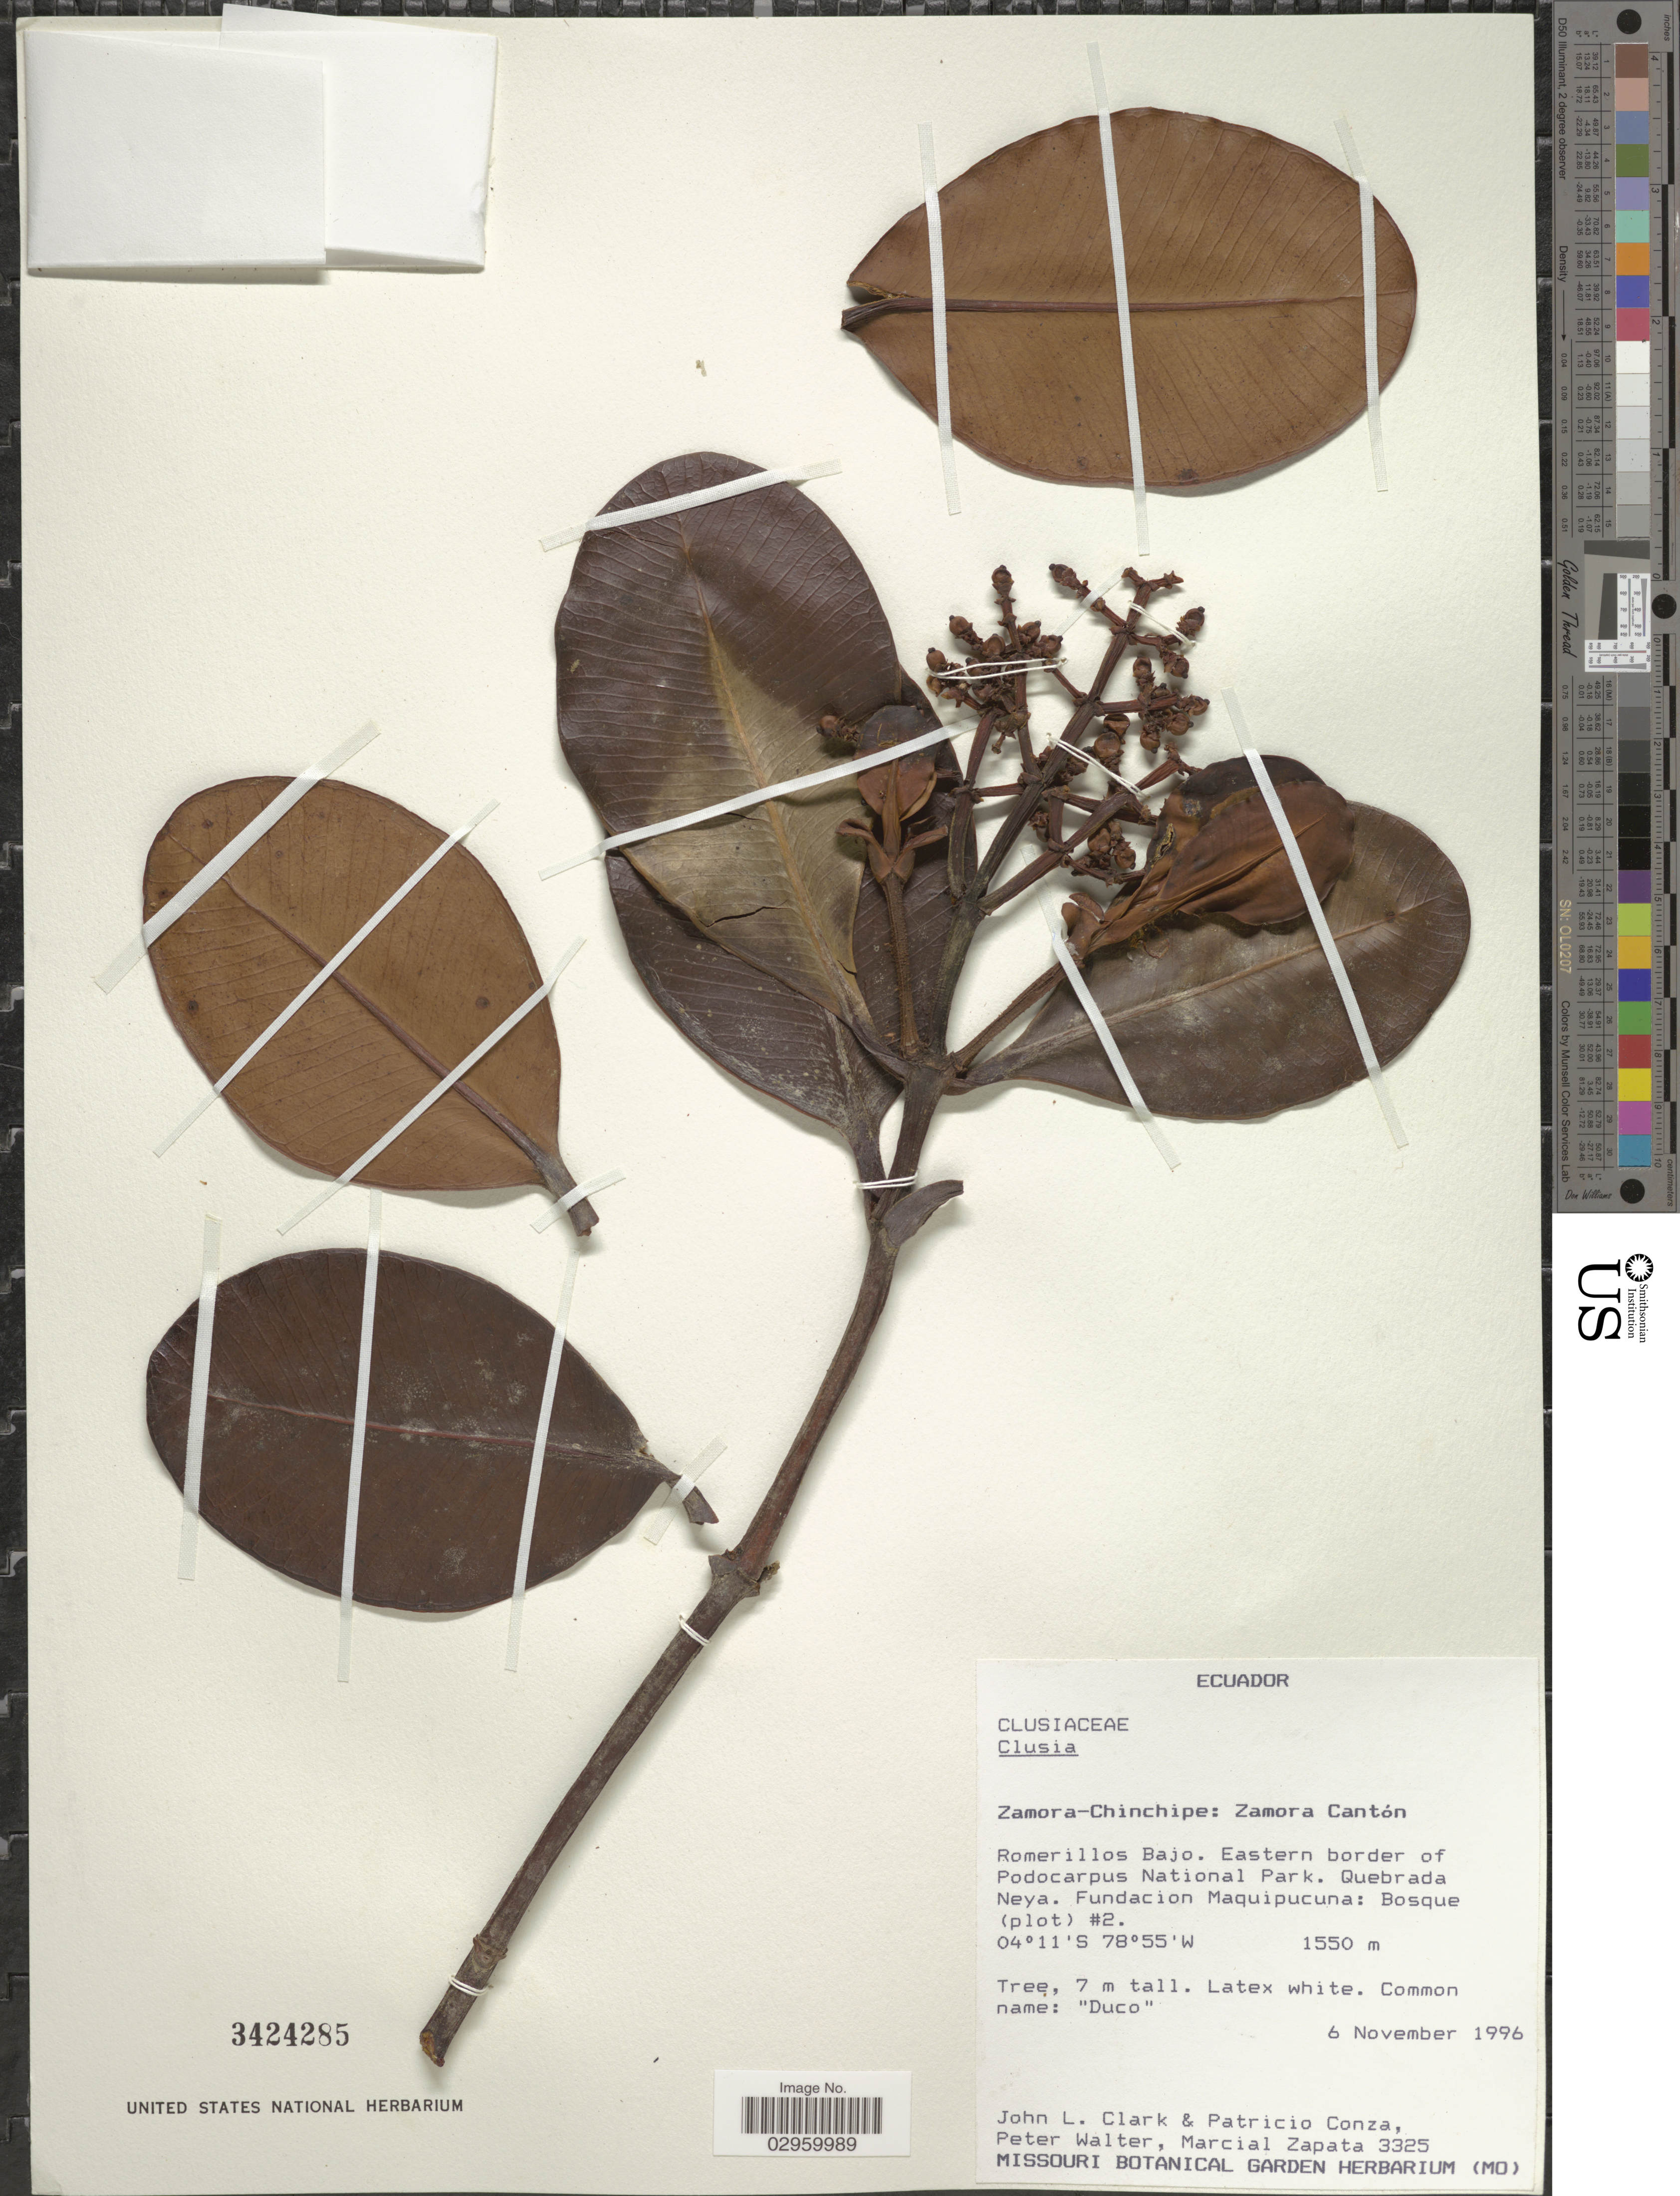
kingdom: Plantae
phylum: Tracheophyta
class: Magnoliopsida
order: Malpighiales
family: Clusiaceae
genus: Clusia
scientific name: Clusia sp.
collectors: J. L. Clark, P. Conza, P. Walter & M. Zapata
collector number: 3325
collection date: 1996-11-06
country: Ecuador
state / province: Zamora-Chinchipe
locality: Zamora Cantón, Romerillos Bajo, Eastern border of Podocarpus National Park, Quebrada Neya, Fundacion Maquipucuna: Bosque (plot) #2.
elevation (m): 1550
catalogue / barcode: US 3424285